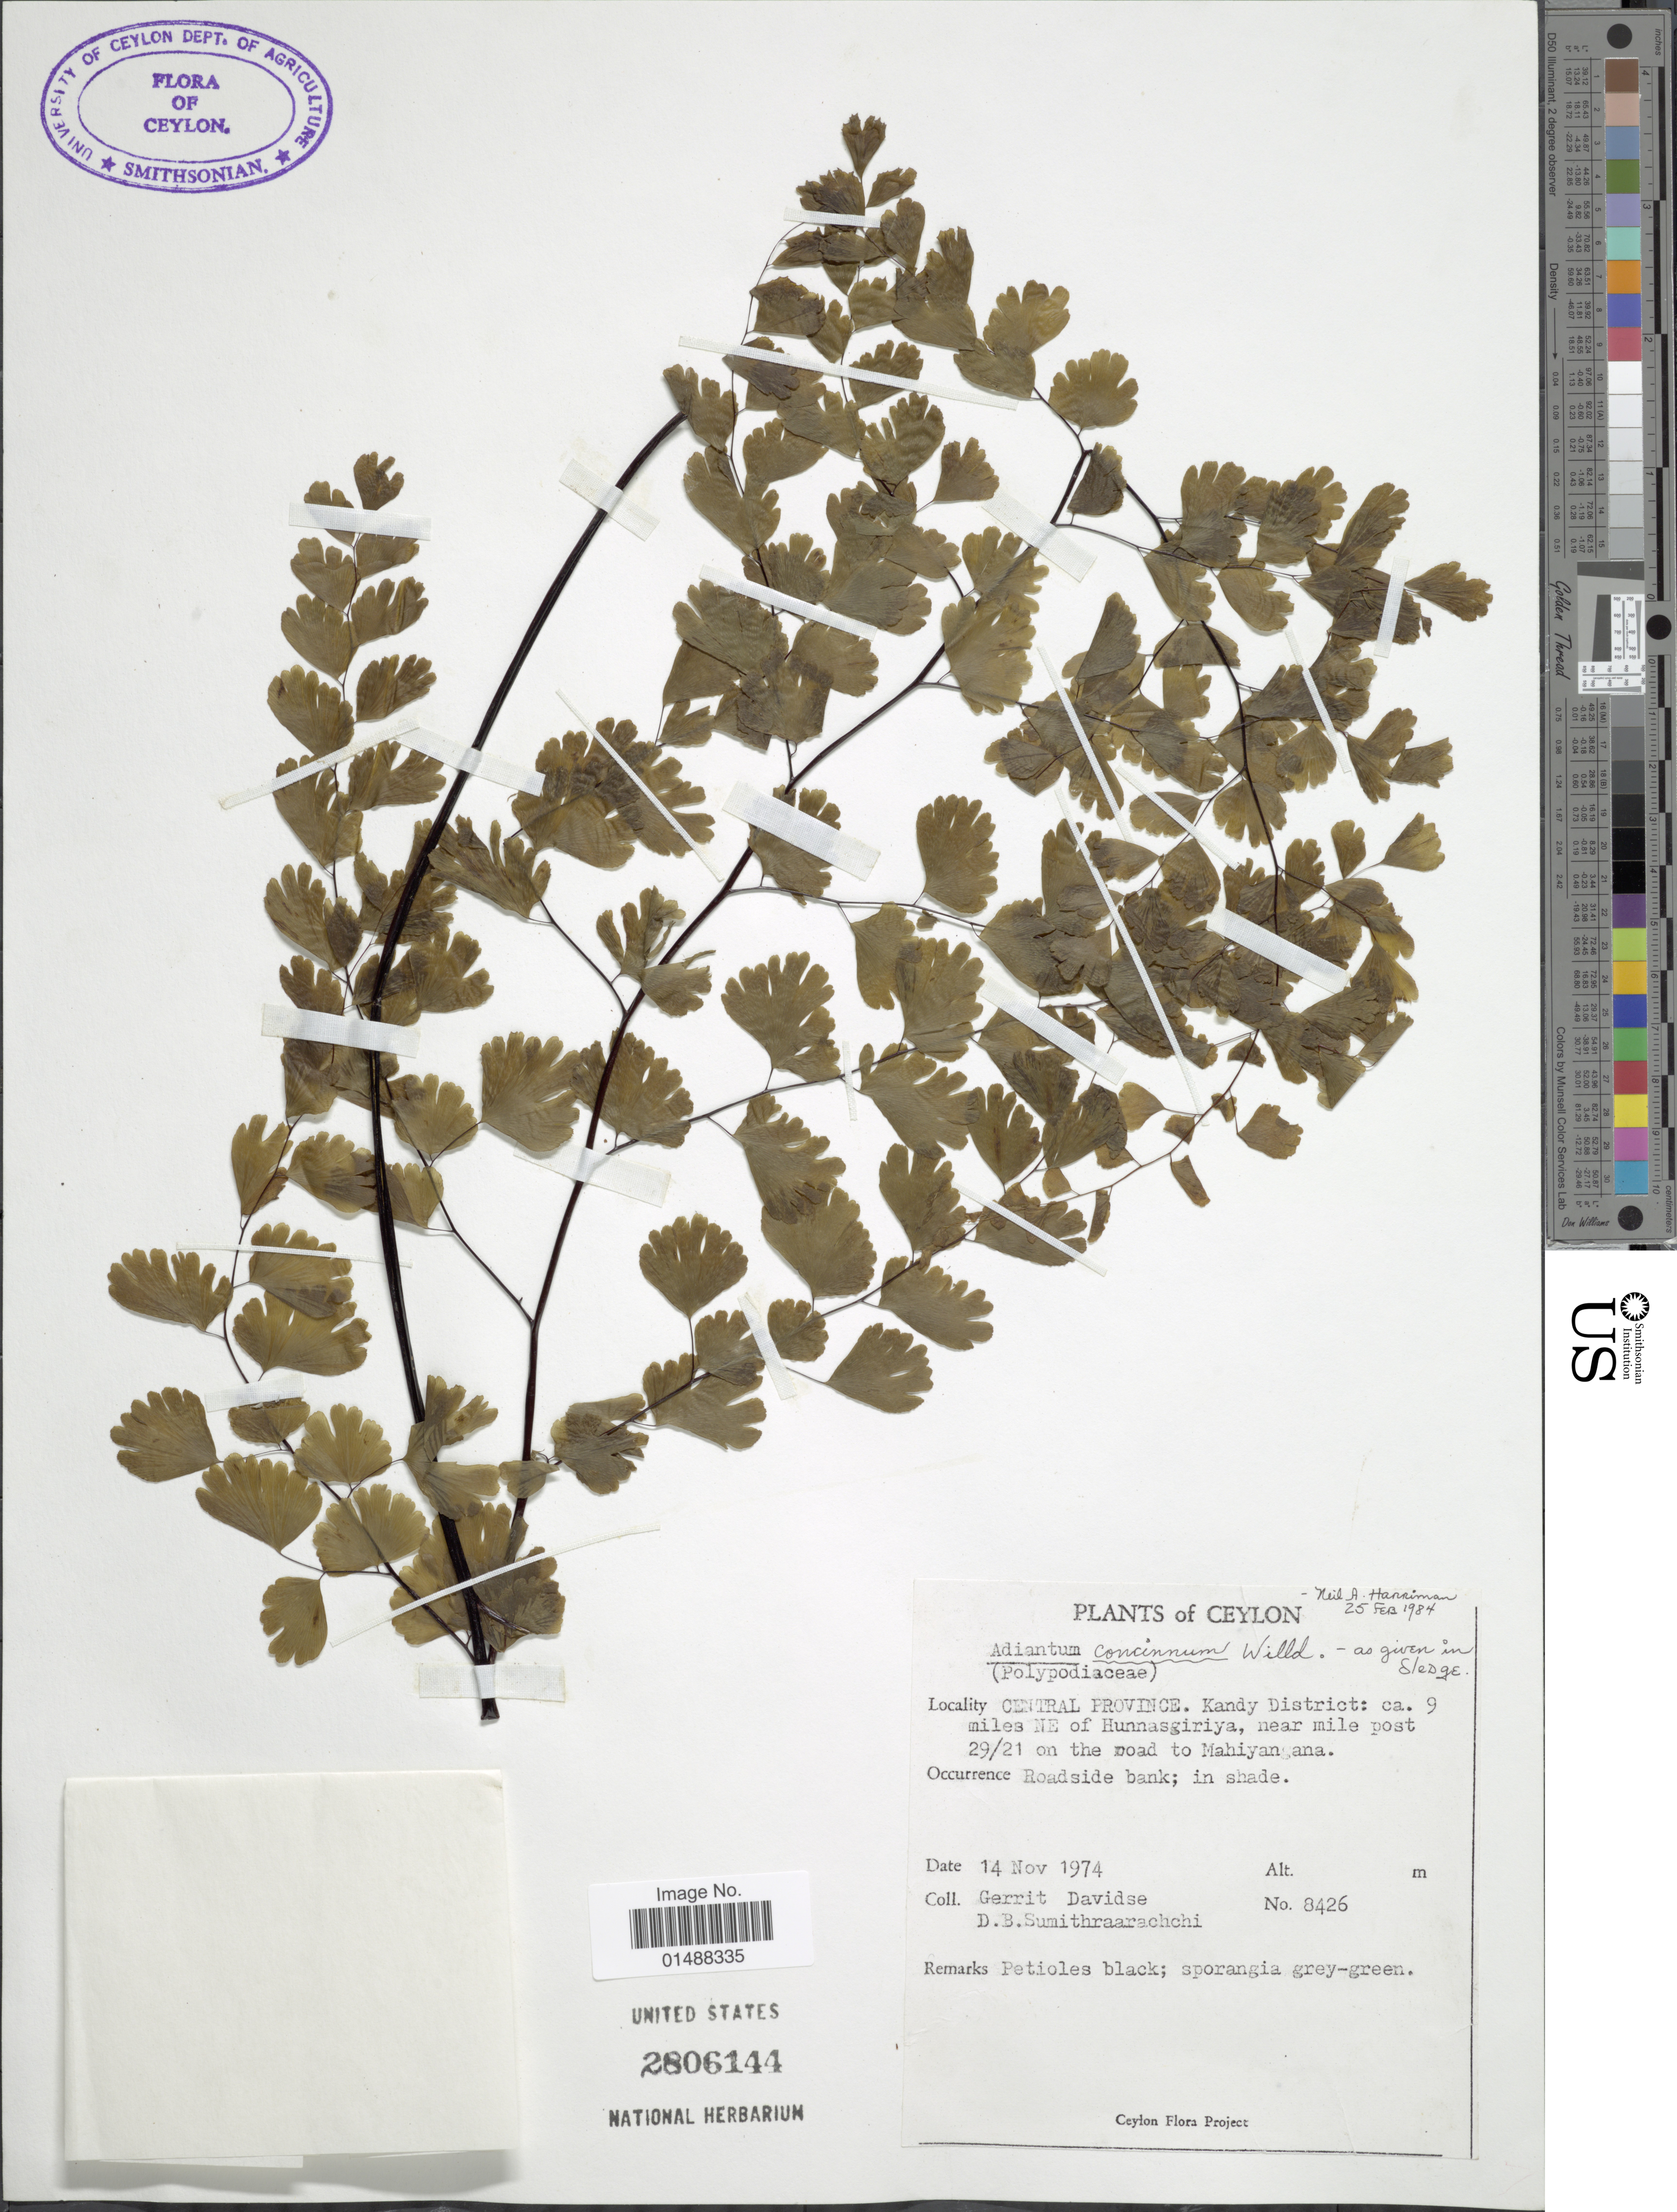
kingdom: Plantae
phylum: Tracheophyta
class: Polypodiopsida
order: Polypodiales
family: Pteridaceae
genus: Adiantum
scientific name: Adiantum concinnum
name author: Humb. & Bonpl. ex Willd.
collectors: G. Davidse & D. B. Sumithraarachchi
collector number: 8426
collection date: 1974-11-14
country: Sri Lanka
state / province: Central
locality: Ceylon, Central Province, Kandy District: ca. 9 miles NE of Hunnasgiriya, near mile post 29/21 on the road to Mahiuangana.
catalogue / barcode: US 2806144